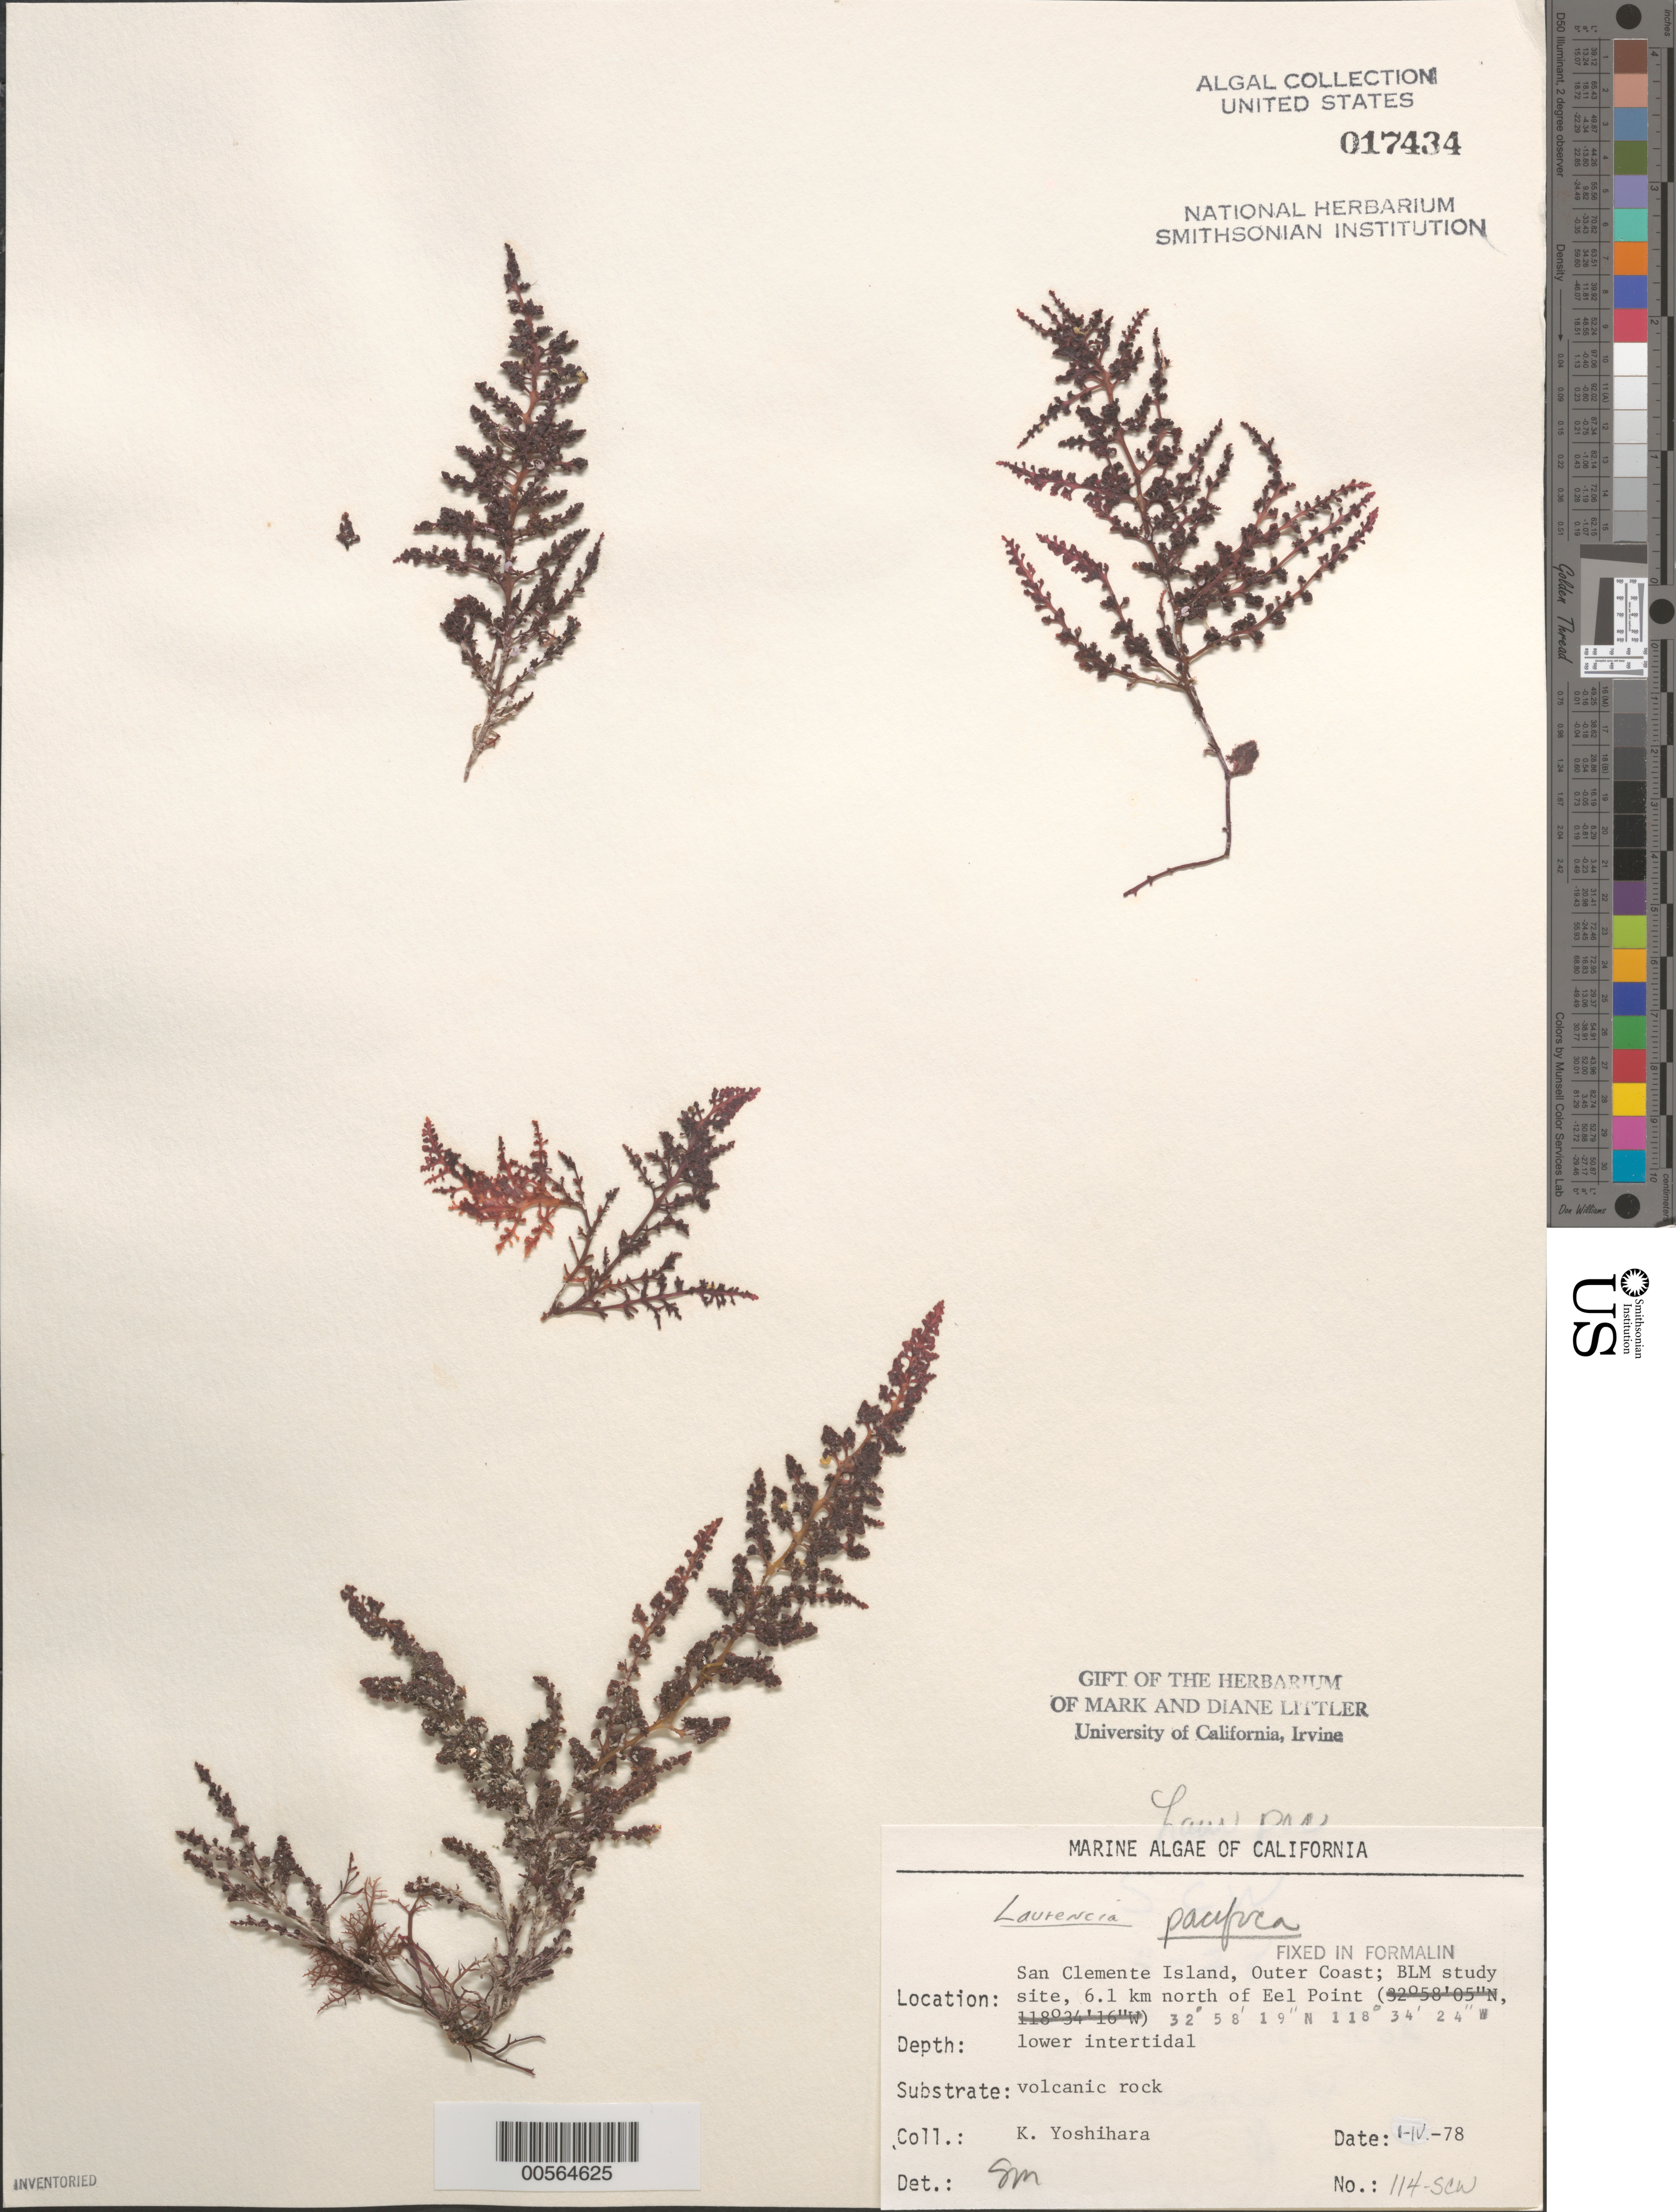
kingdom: Plantae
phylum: Rhodophyta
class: Florideophyceae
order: Ceramiales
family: Rhodomelaceae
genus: Laurencia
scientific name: Laurencia pacifica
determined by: Murray, S. N.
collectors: K. Yoshihara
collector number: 114-scw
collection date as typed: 01 Apr 1978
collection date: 1978-04-01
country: United States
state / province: California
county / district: Los Angeles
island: San Clemente Island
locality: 6.1 km north of Eel Point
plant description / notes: BLM-SOCALBIGHT Rocky Intertidal Survey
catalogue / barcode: US 17434